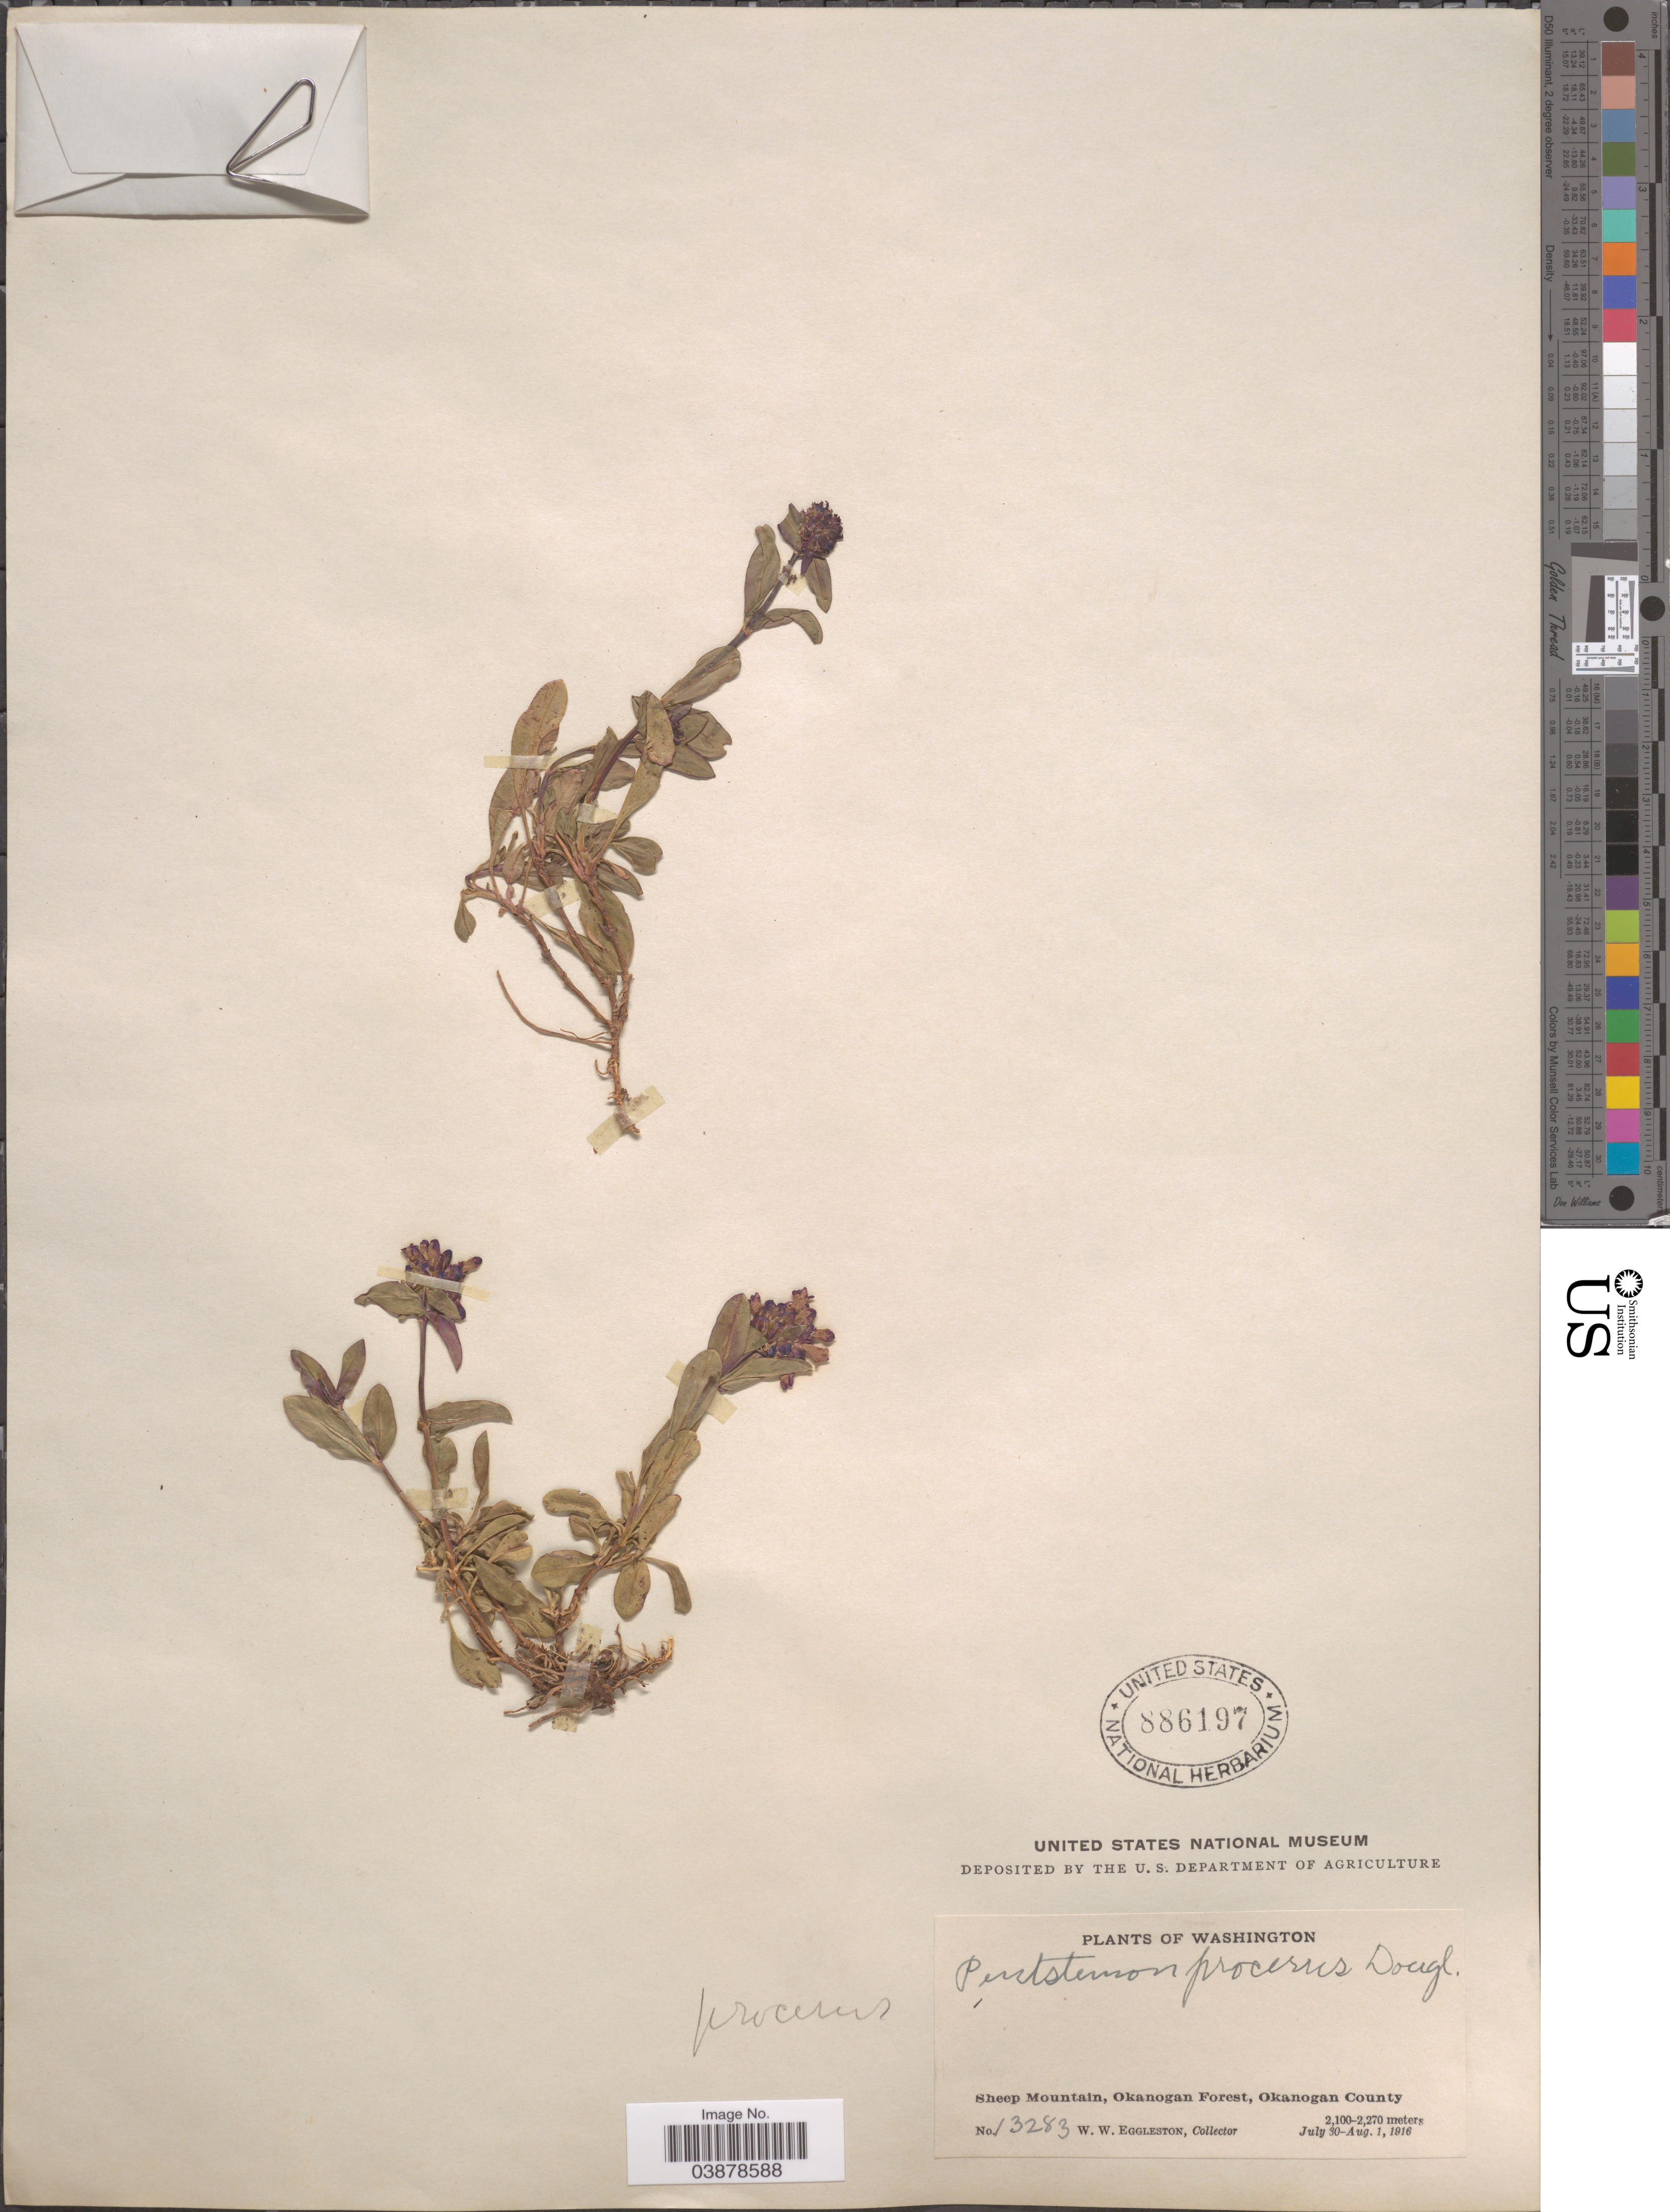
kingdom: Plantae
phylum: Tracheophyta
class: Magnoliopsida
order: Lamiales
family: Plantaginaceae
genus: Penstemon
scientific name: Penstemon tolmiei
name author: Hook.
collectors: W. W. Eggleston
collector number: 13283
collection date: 1916-07-30/1916-08-01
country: United States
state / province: Washington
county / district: Okanogan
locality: Sheep Mountain, Okanogan Forest,Okanogan County.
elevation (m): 2100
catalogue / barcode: US 886197